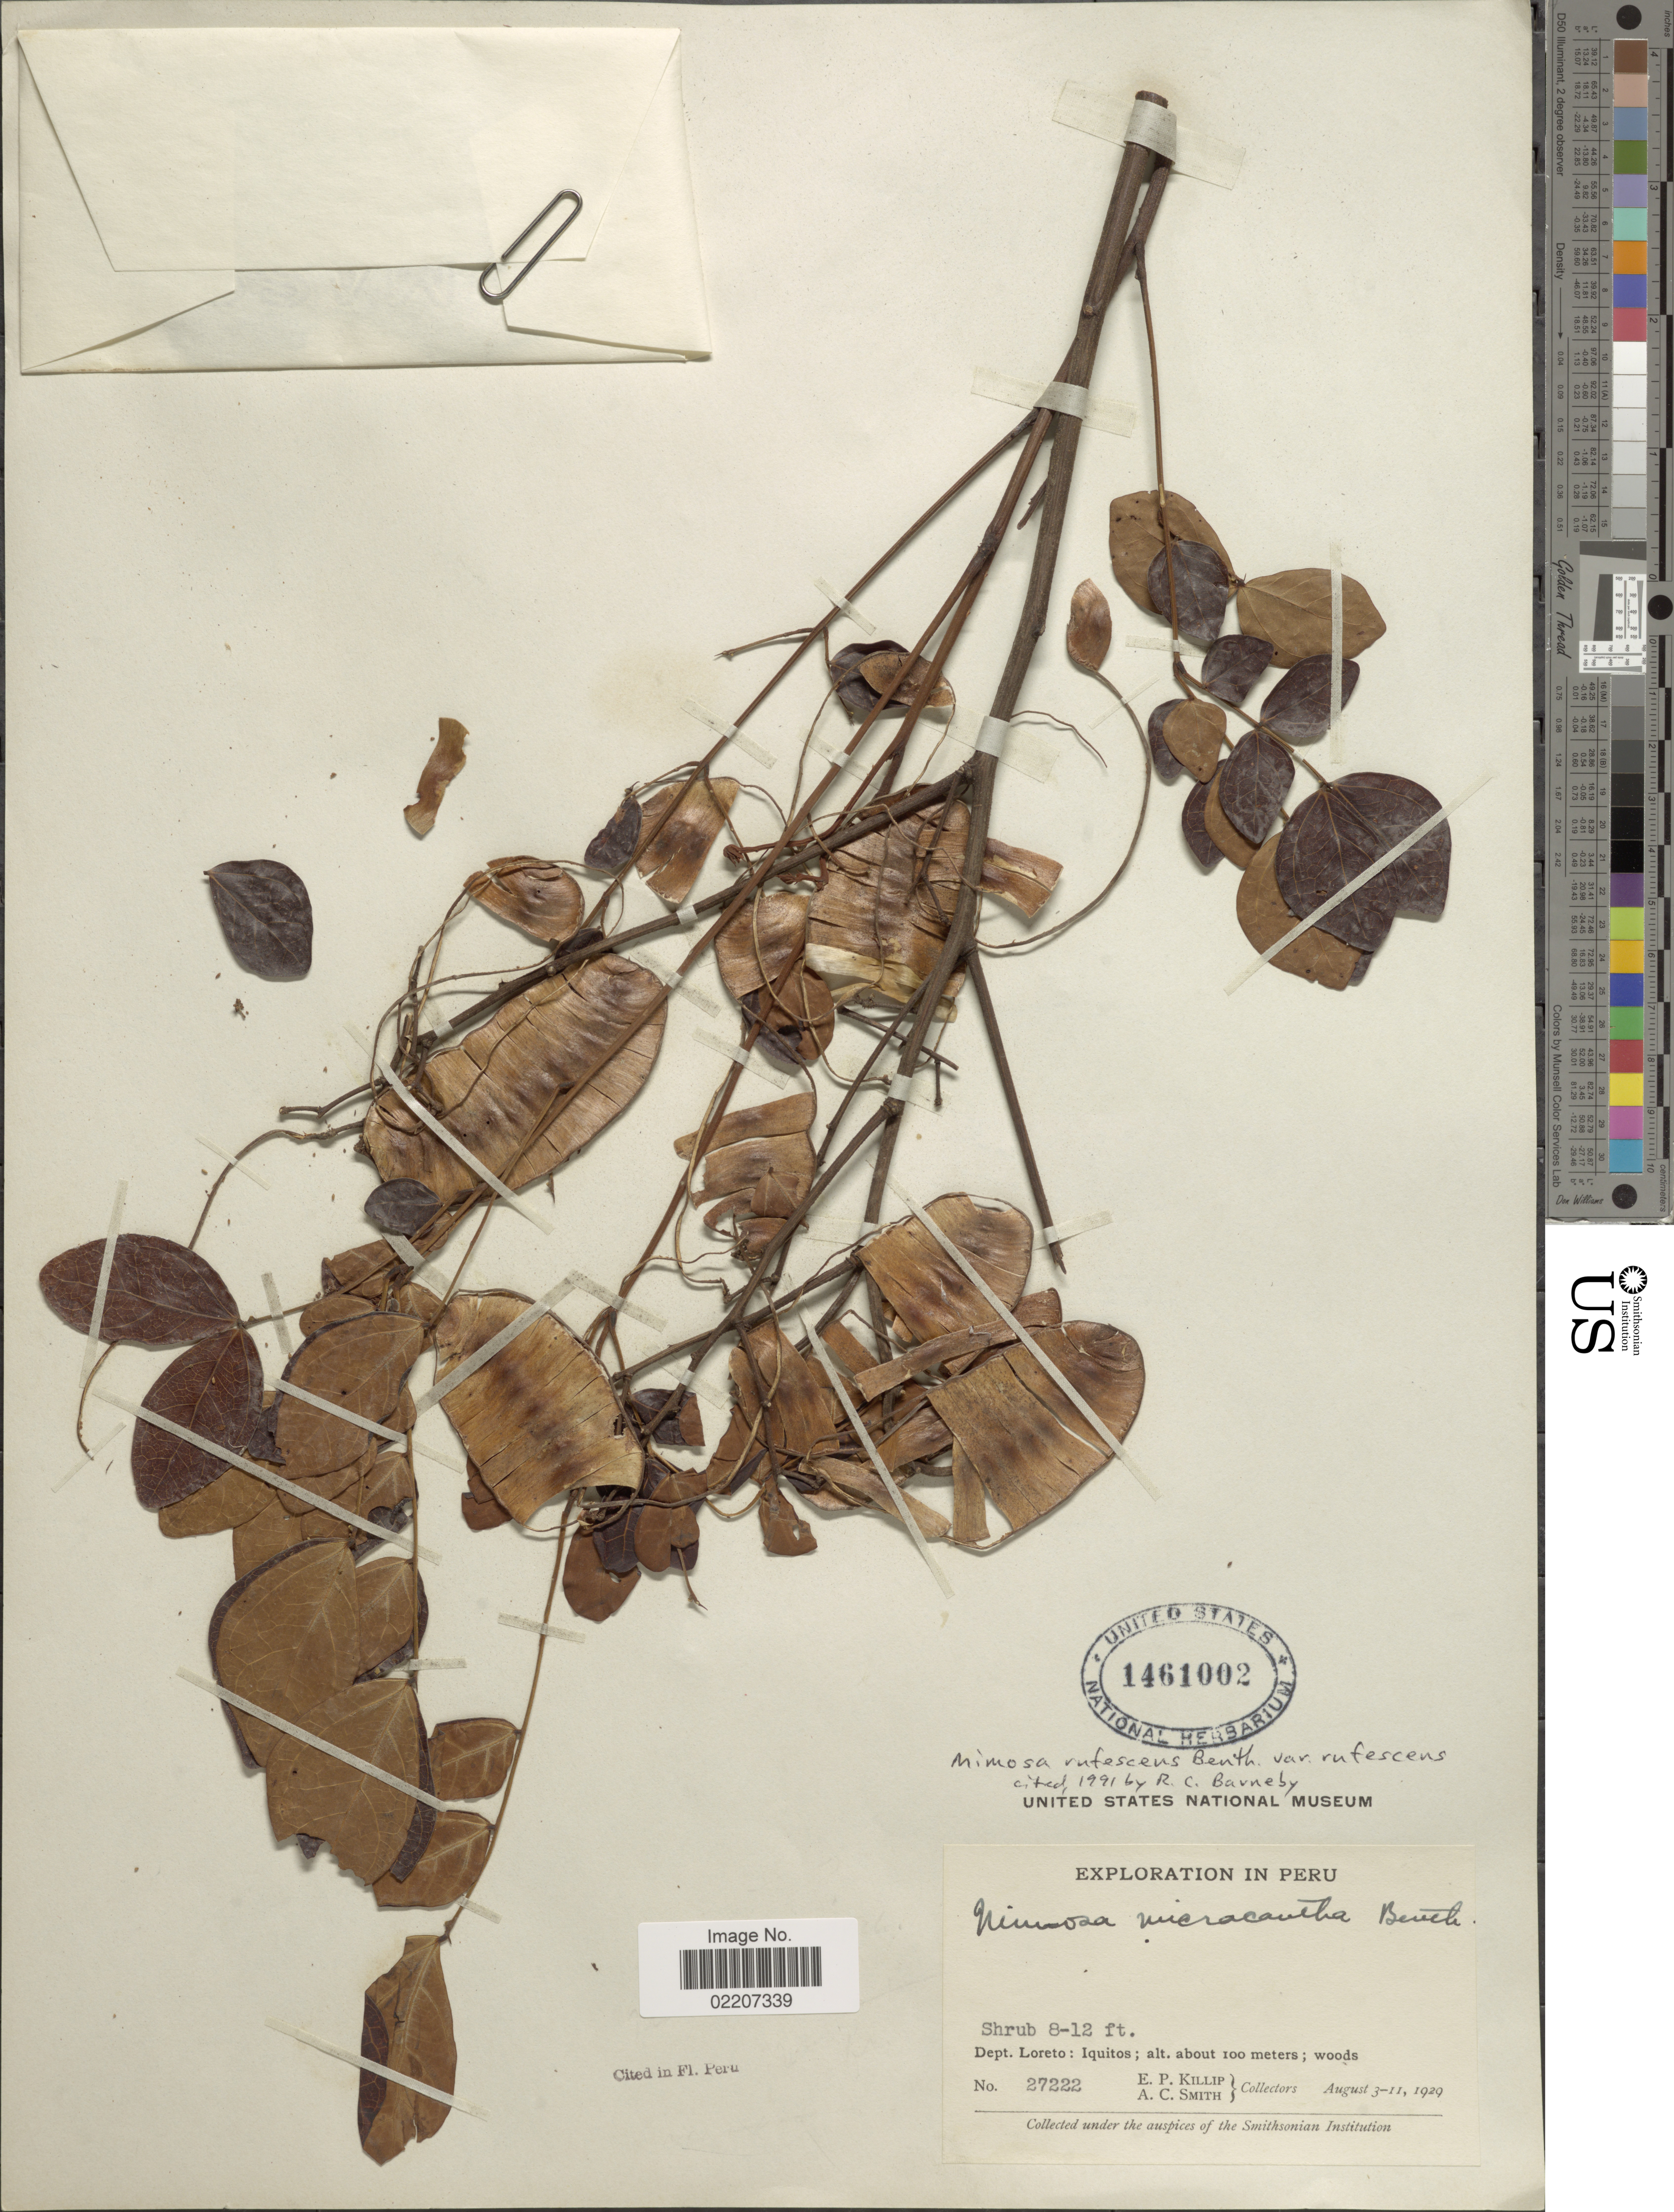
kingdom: Plantae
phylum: Tracheophyta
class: Magnoliopsida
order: Fabales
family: Fabaceae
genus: Mimosa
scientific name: Mimosa rufescens var. rufescens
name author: Benth.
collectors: E. P. Killip & A. C. Smith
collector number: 27222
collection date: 1929-08-03/1929-08-11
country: Peru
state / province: Loreto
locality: Dept. Loreto: Iquitos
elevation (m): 100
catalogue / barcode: US 1461002